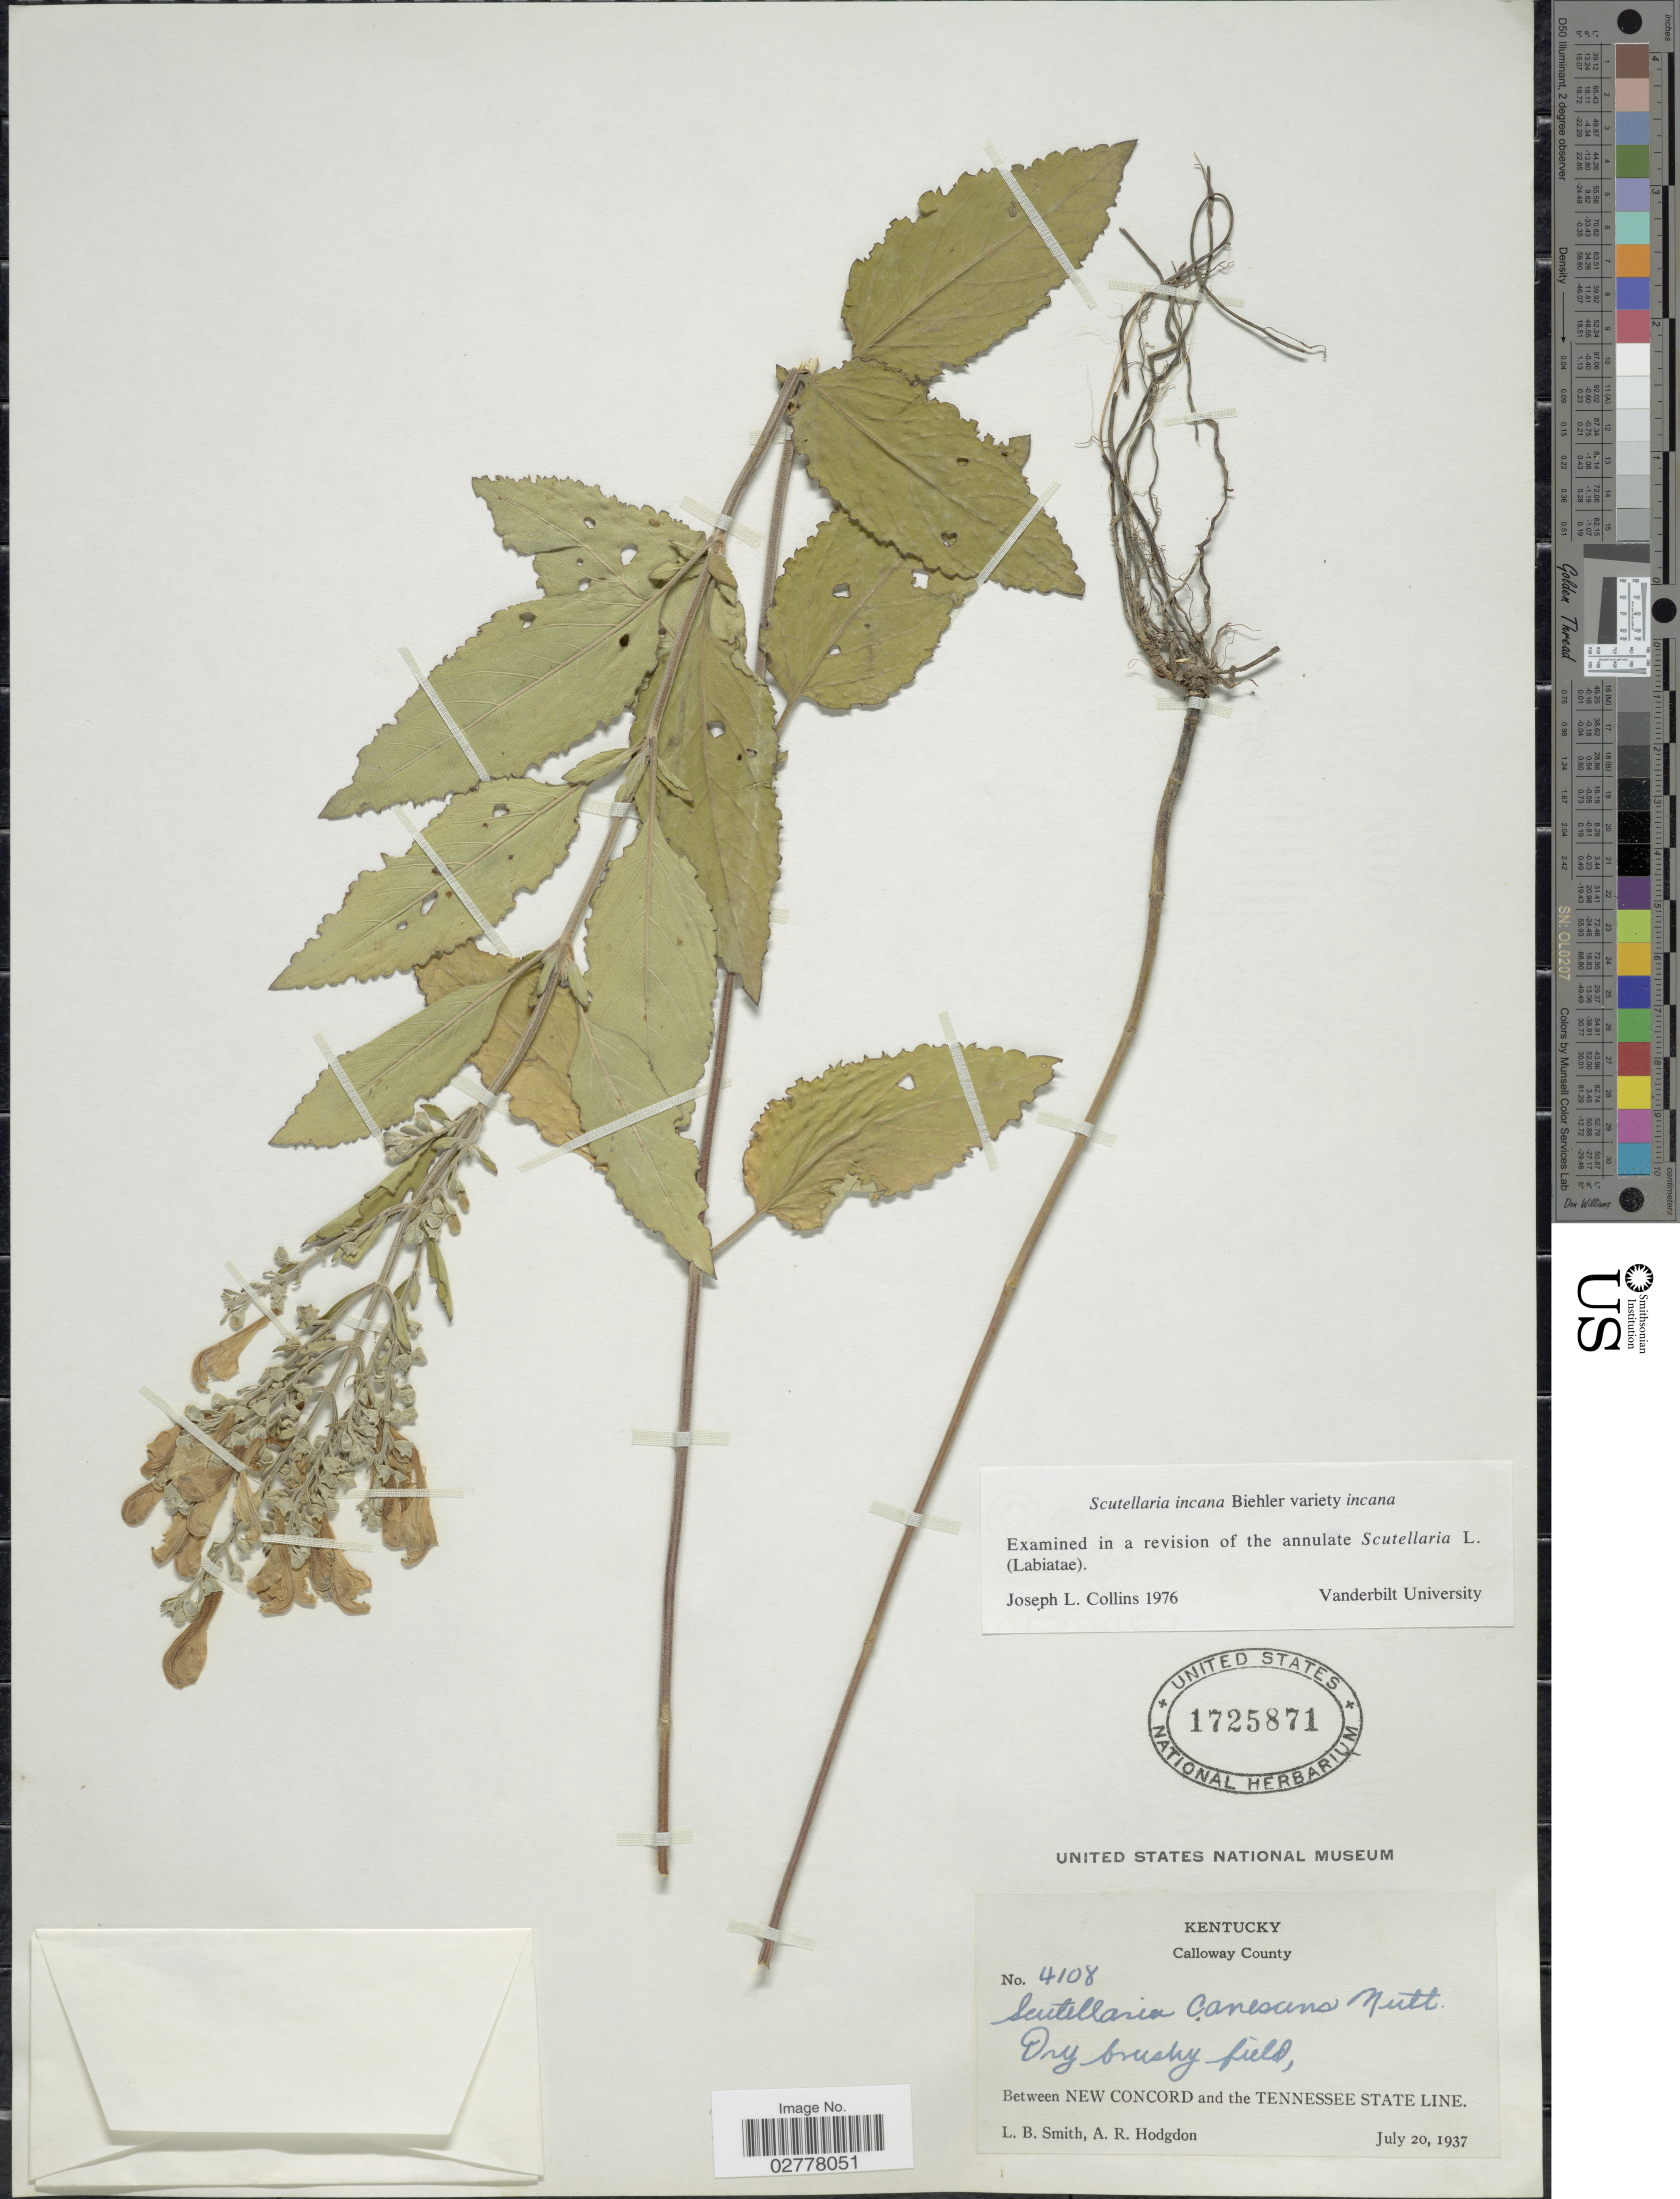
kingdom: Plantae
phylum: Tracheophyta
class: Magnoliopsida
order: Lamiales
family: Lamiaceae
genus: Scutellaria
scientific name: Scutellaria incana var. incana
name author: Biehler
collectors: L. Smith & A. R. Hodgdon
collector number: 4108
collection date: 1937-07-20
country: United States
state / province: Kentucky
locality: Calloway County. Dry brushy field, Between New Concord and the Tennessee State Line.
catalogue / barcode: US 1725871